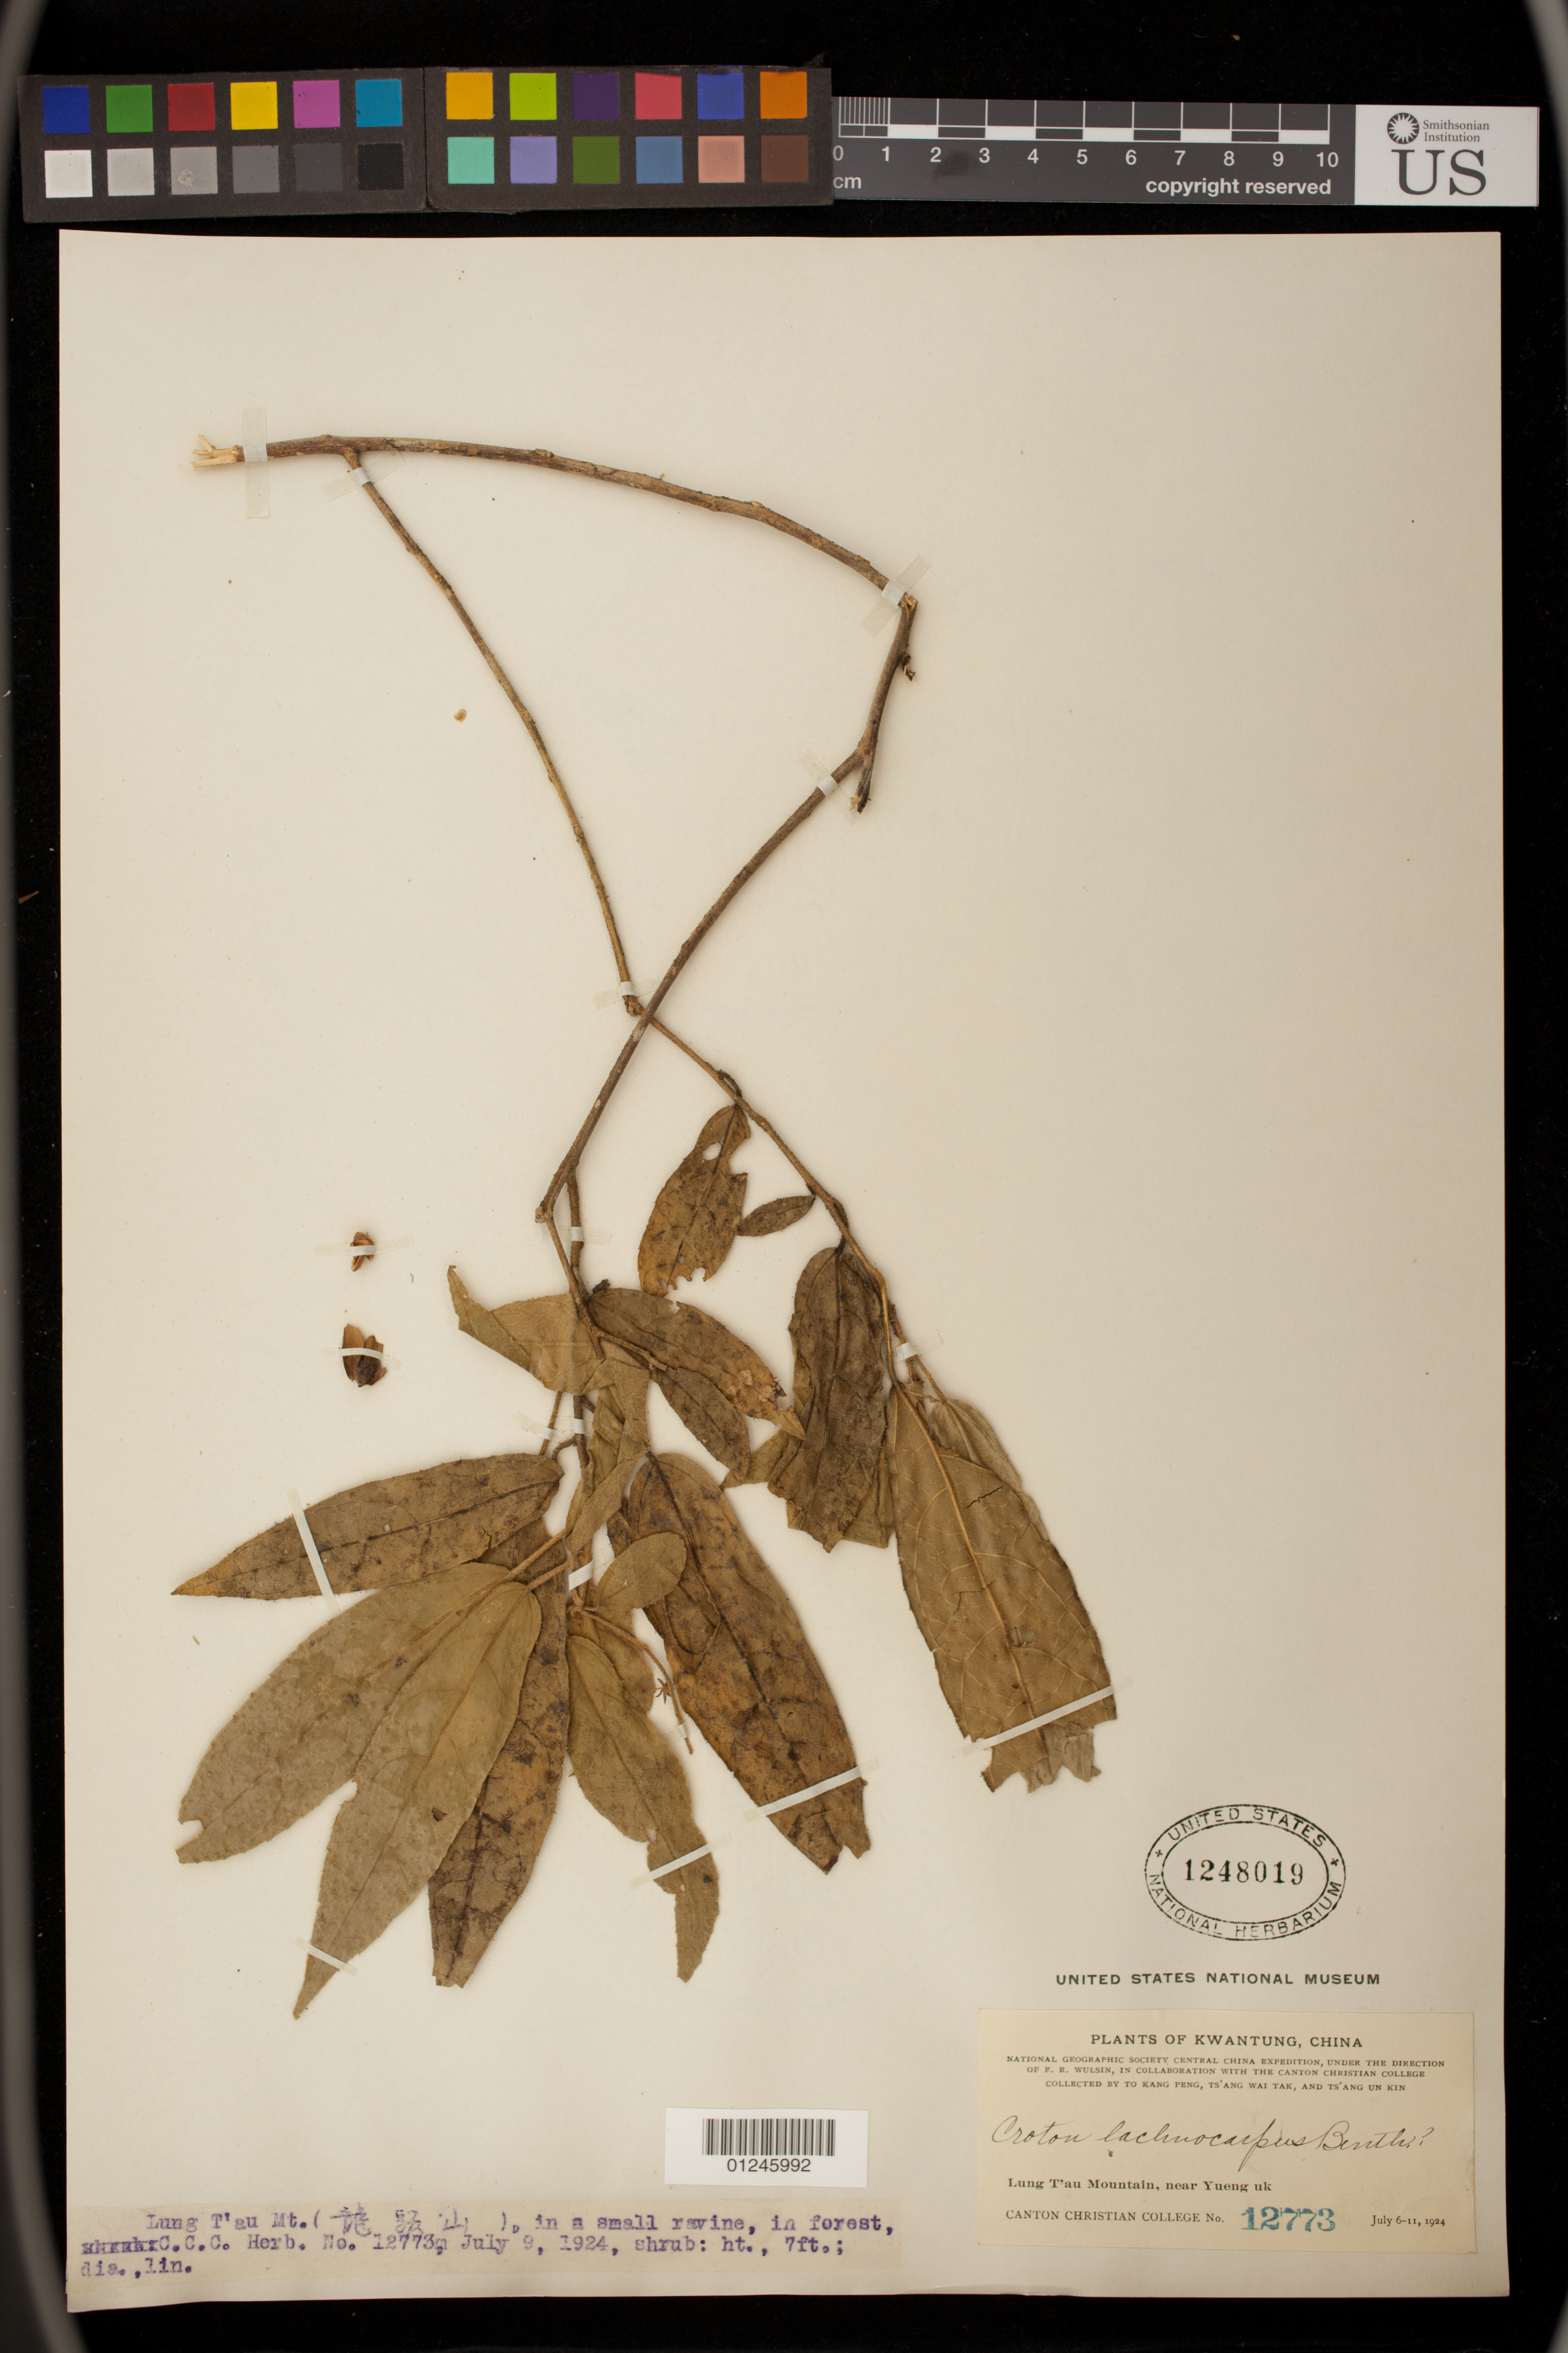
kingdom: Plantae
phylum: Tracheophyta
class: Magnoliopsida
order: Malpighiales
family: Euphorbiaceae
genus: Croton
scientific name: Croton lachnocarpus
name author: Benth.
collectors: T. K. Peng & T. Kin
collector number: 12773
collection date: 1924-07-06/1924-07-11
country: China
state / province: Guangdong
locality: Lung T'au Mountain, near Yueng uk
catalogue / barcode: US 1248019